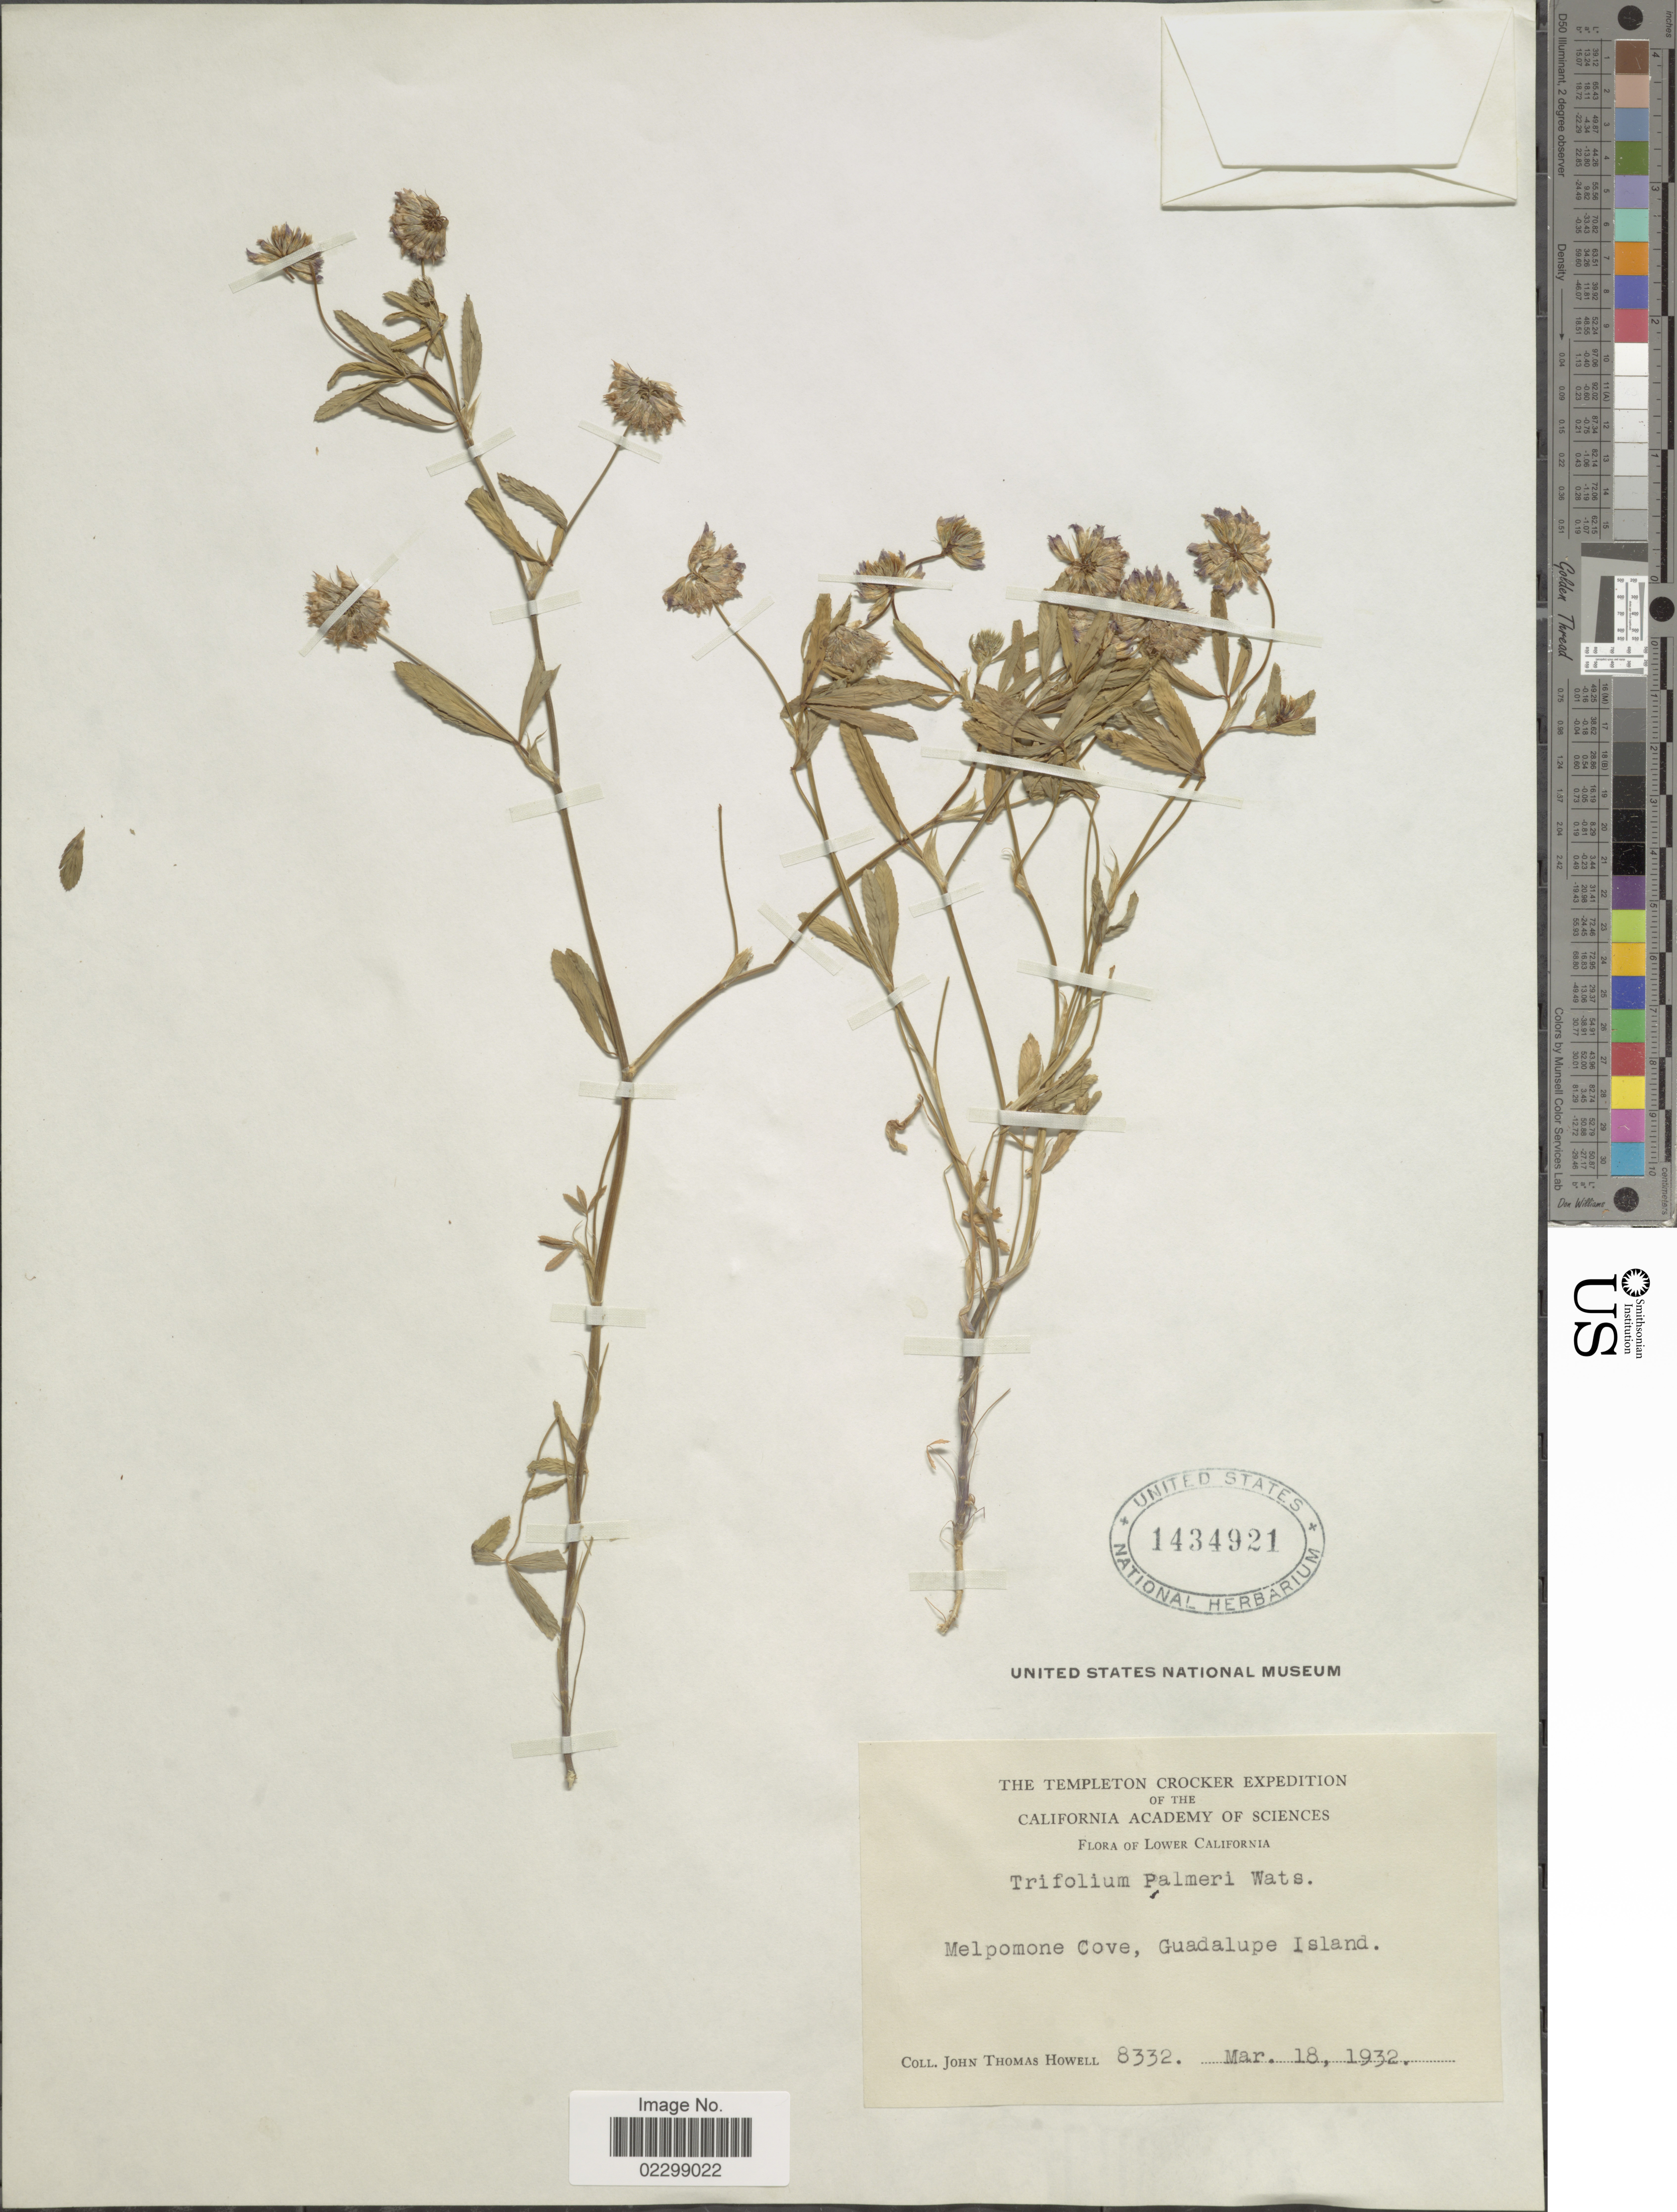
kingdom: Plantae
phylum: Tracheophyta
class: Magnoliopsida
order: Fabales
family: Fabaceae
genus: Trifolium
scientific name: Trifolium palmeri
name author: S. Watson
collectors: J. T. Howell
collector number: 8332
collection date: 1932-03-18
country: Mexico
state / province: Baja California Norte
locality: Melpomone Cove, Guadalupe Island, Lower California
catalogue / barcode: US 1434921